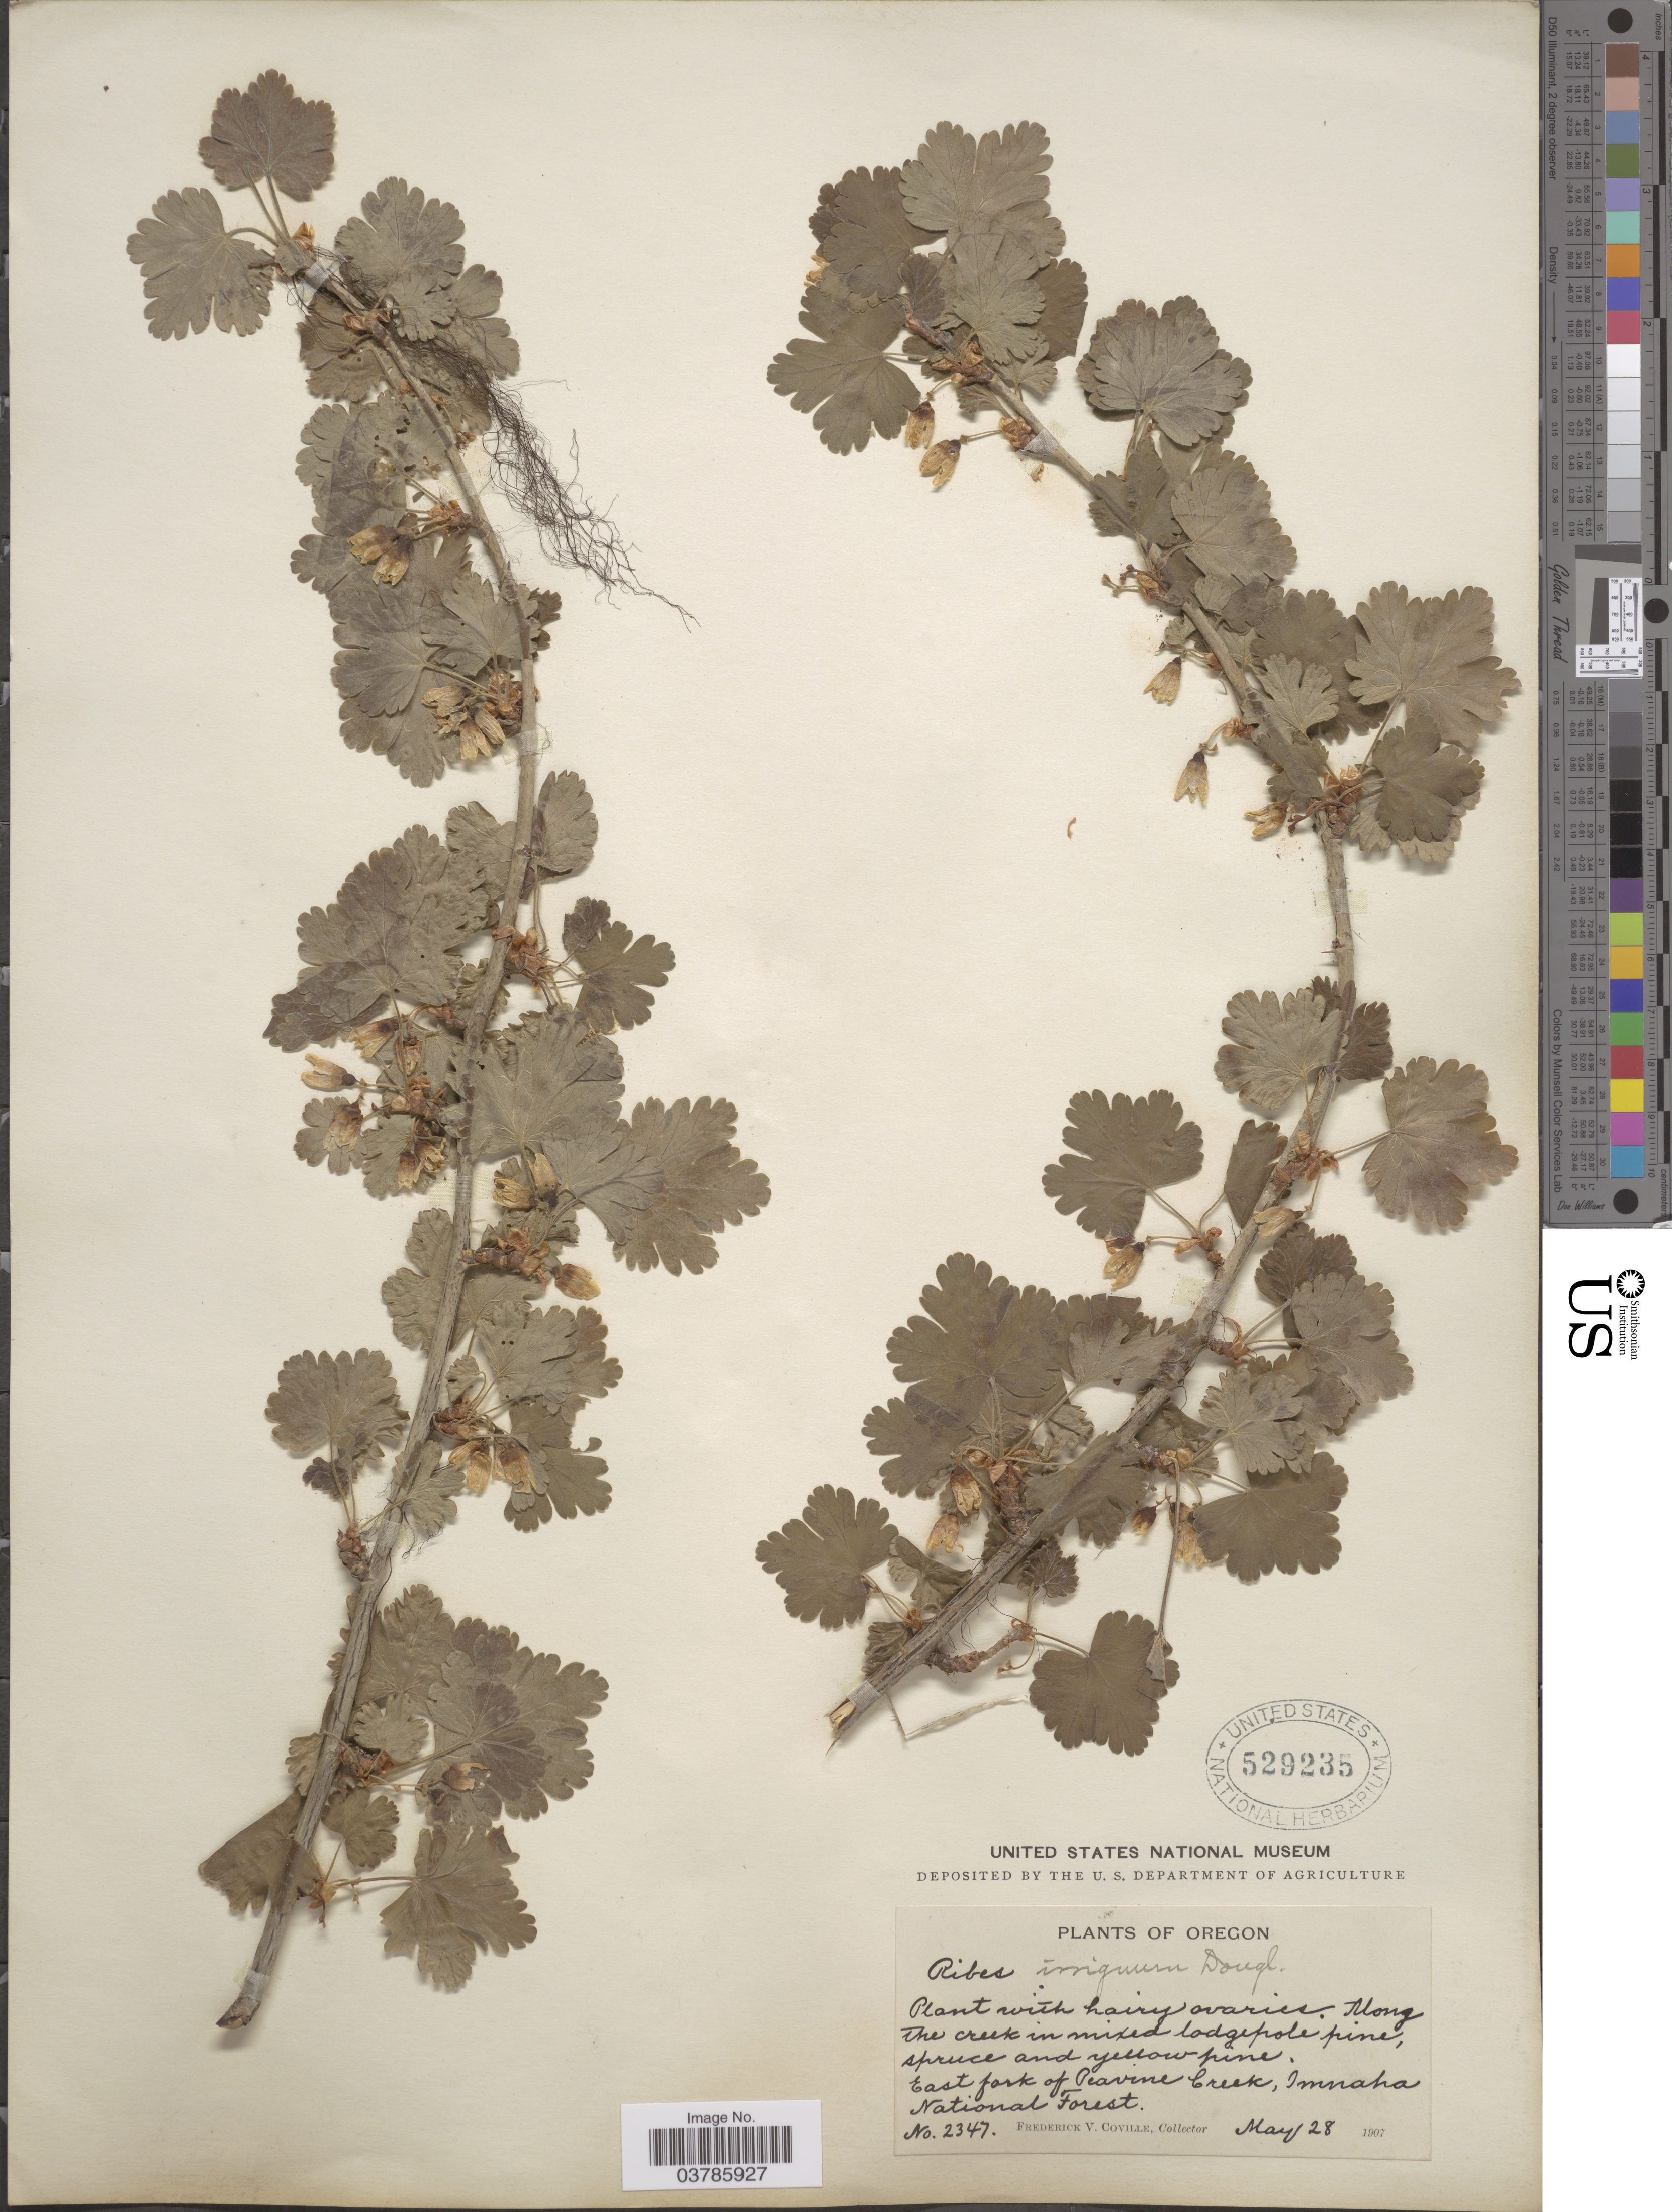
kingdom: Plantae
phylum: Tracheophyta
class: Magnoliopsida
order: Saxifragales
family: Grossulariaceae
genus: Ribes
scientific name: Ribes oxyacanthoides var. irriguum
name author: (Douglas) Jancz.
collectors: F. V. Coville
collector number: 2347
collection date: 1907-05-28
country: United States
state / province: Oregon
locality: Along the creek. East fork of Peavine Creek, Imnaha National Forest.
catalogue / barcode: US 529235